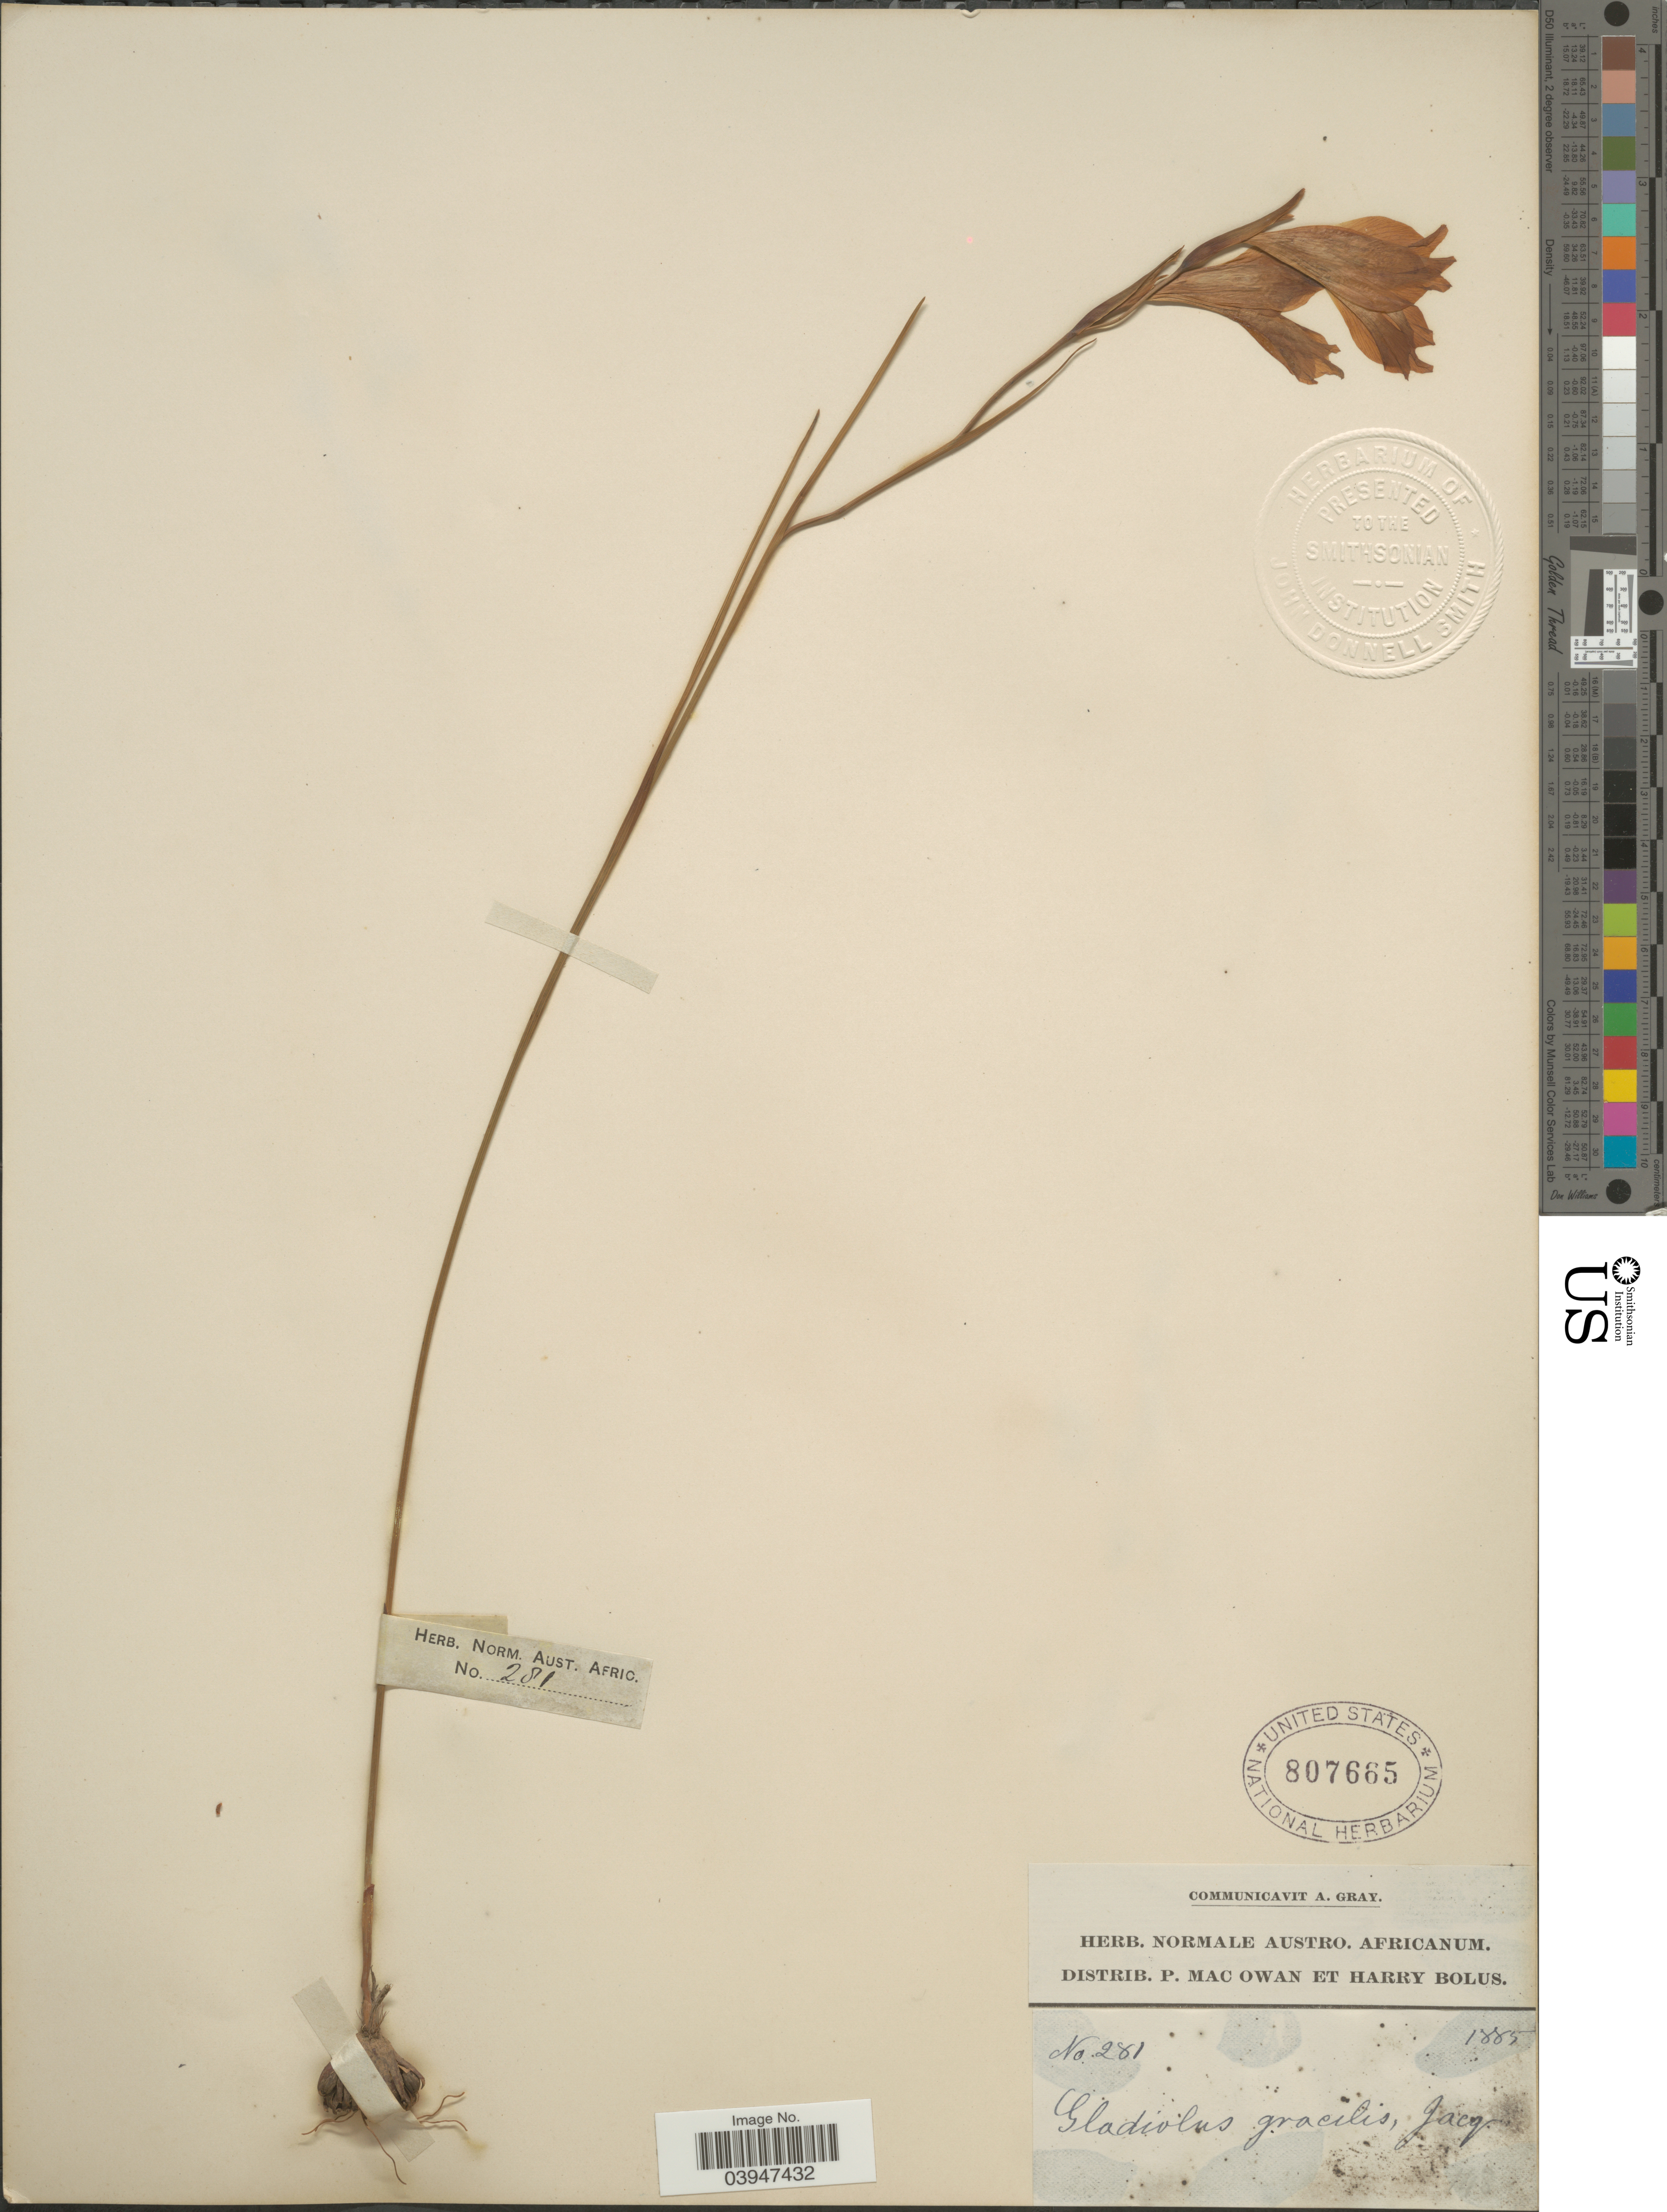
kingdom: Plantae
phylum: Tracheophyta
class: Liliopsida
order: Asparagales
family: Iridaceae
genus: Gladiolus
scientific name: Gladiolus gracilis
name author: Jacq.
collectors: P. MacOwan & H. Bolus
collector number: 281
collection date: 1885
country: South Africa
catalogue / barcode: US 807665